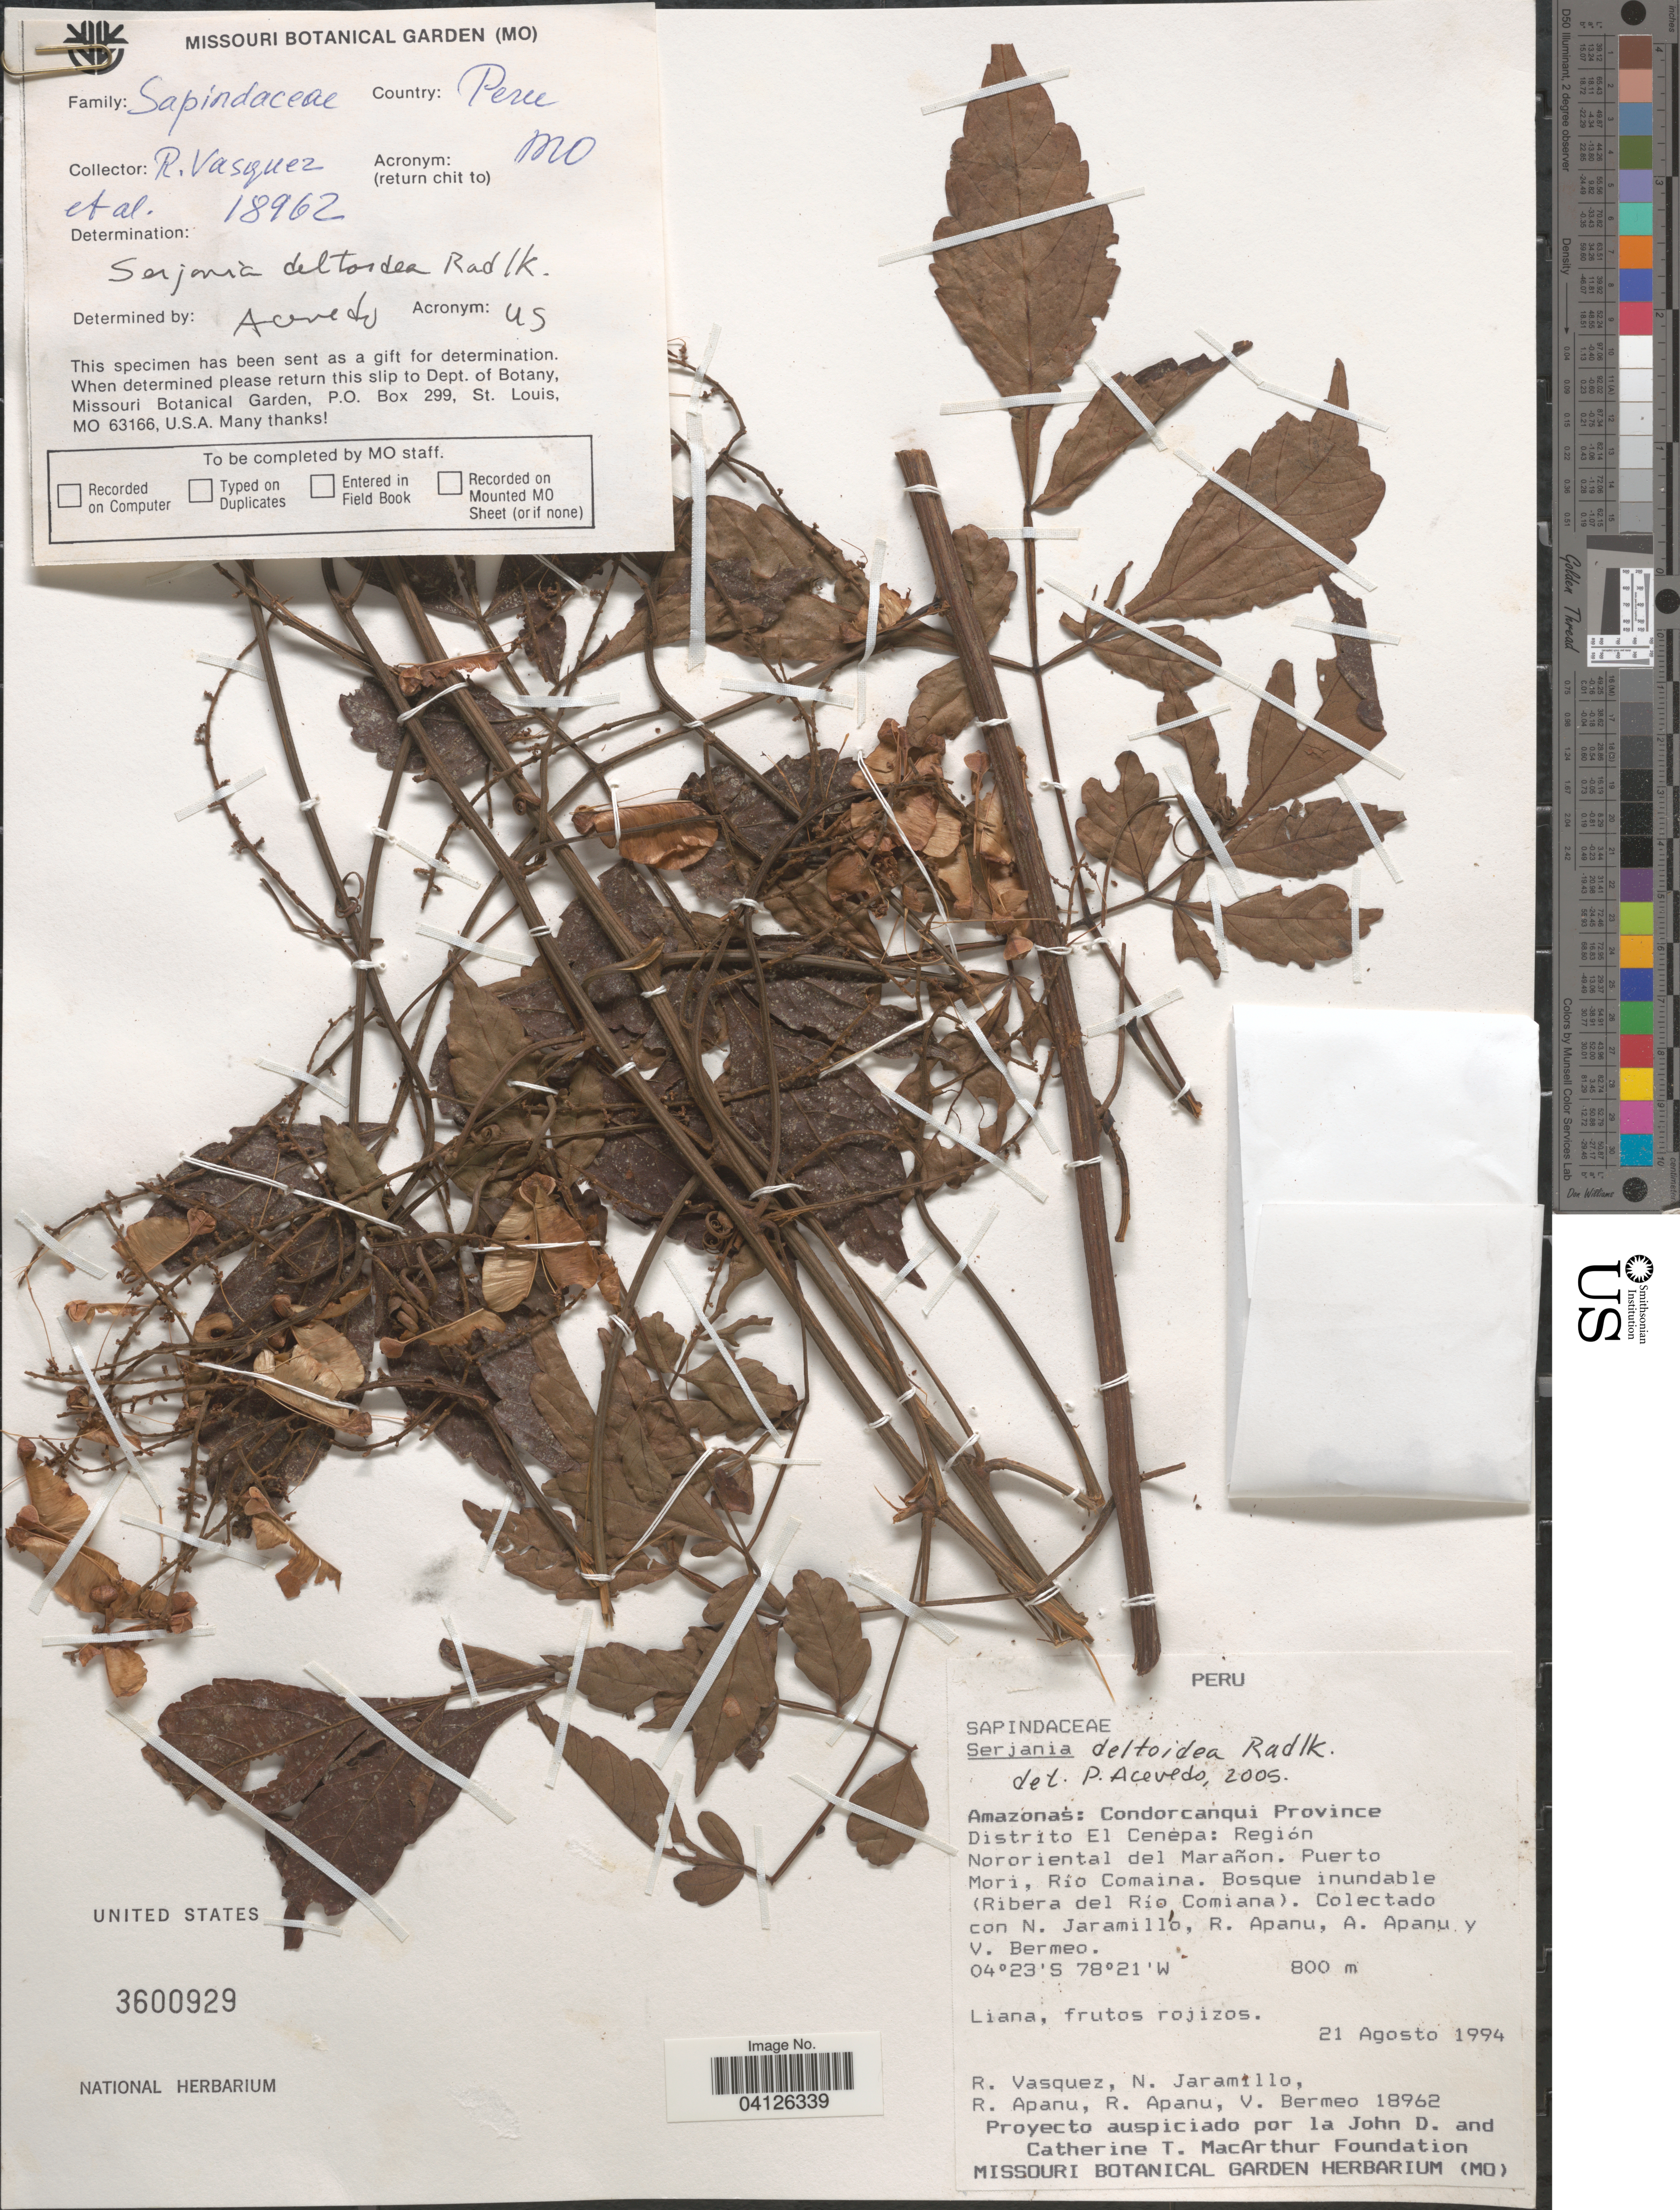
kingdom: Plantae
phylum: Tracheophyta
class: Magnoliopsida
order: Sapindales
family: Sapindaceae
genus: Serjania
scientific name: Serjania deltoidea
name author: Radlk.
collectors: R. Vasquez, N. Jaramillo, R. Apanu, R. Apanu & V. Bermeo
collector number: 18962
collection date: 1994-08-21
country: Peru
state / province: Amazonas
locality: Condorcanqui Province. Distrito El Cenepa: Región Nororiental del Marañon. Puerto Mori, Río Comaina. Bosque inundable (Ribera del Rïo Comiana).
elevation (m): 800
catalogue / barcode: US 3600929